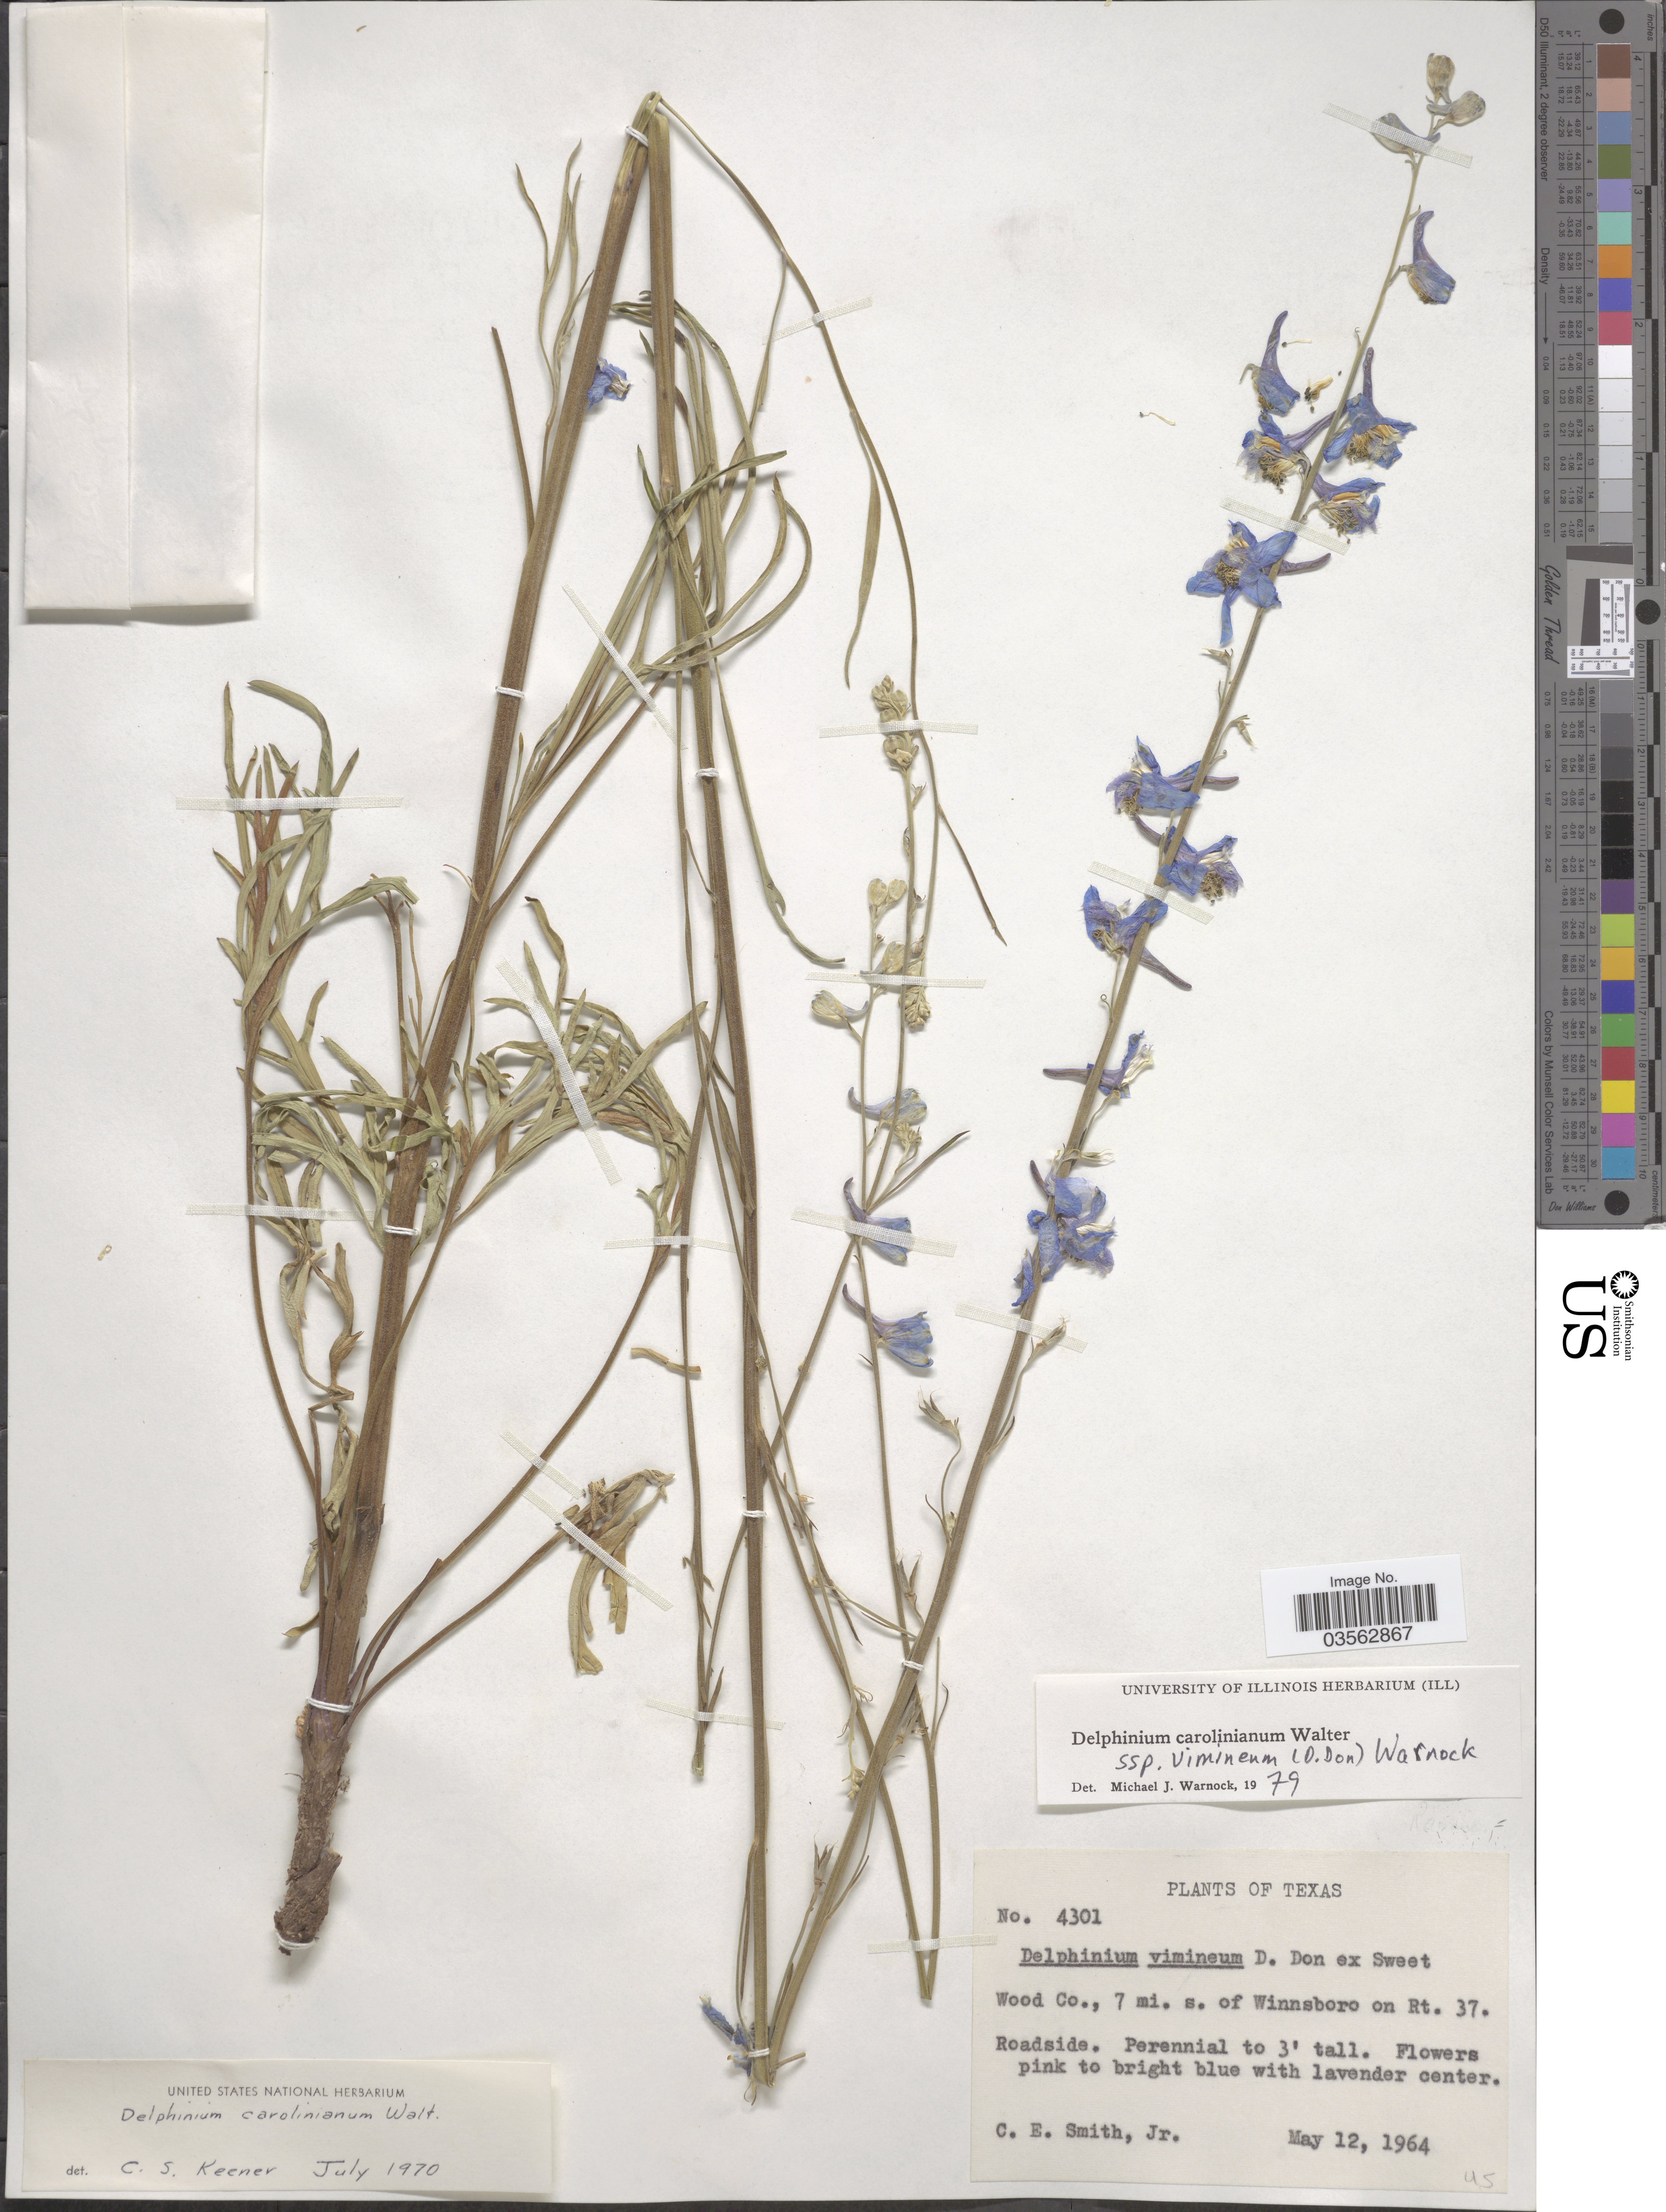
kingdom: Plantae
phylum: Tracheophyta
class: Magnoliopsida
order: Ranunculales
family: Ranunculaceae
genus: Delphinium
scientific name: Delphinium carolinianum subsp. vimineum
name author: Walter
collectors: C. E. Smith Jr.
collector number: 4301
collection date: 1964-05-12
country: United States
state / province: Texas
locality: Wood Co., 7 mi. s. of Winnsboro on Rt. 37. Roadside.